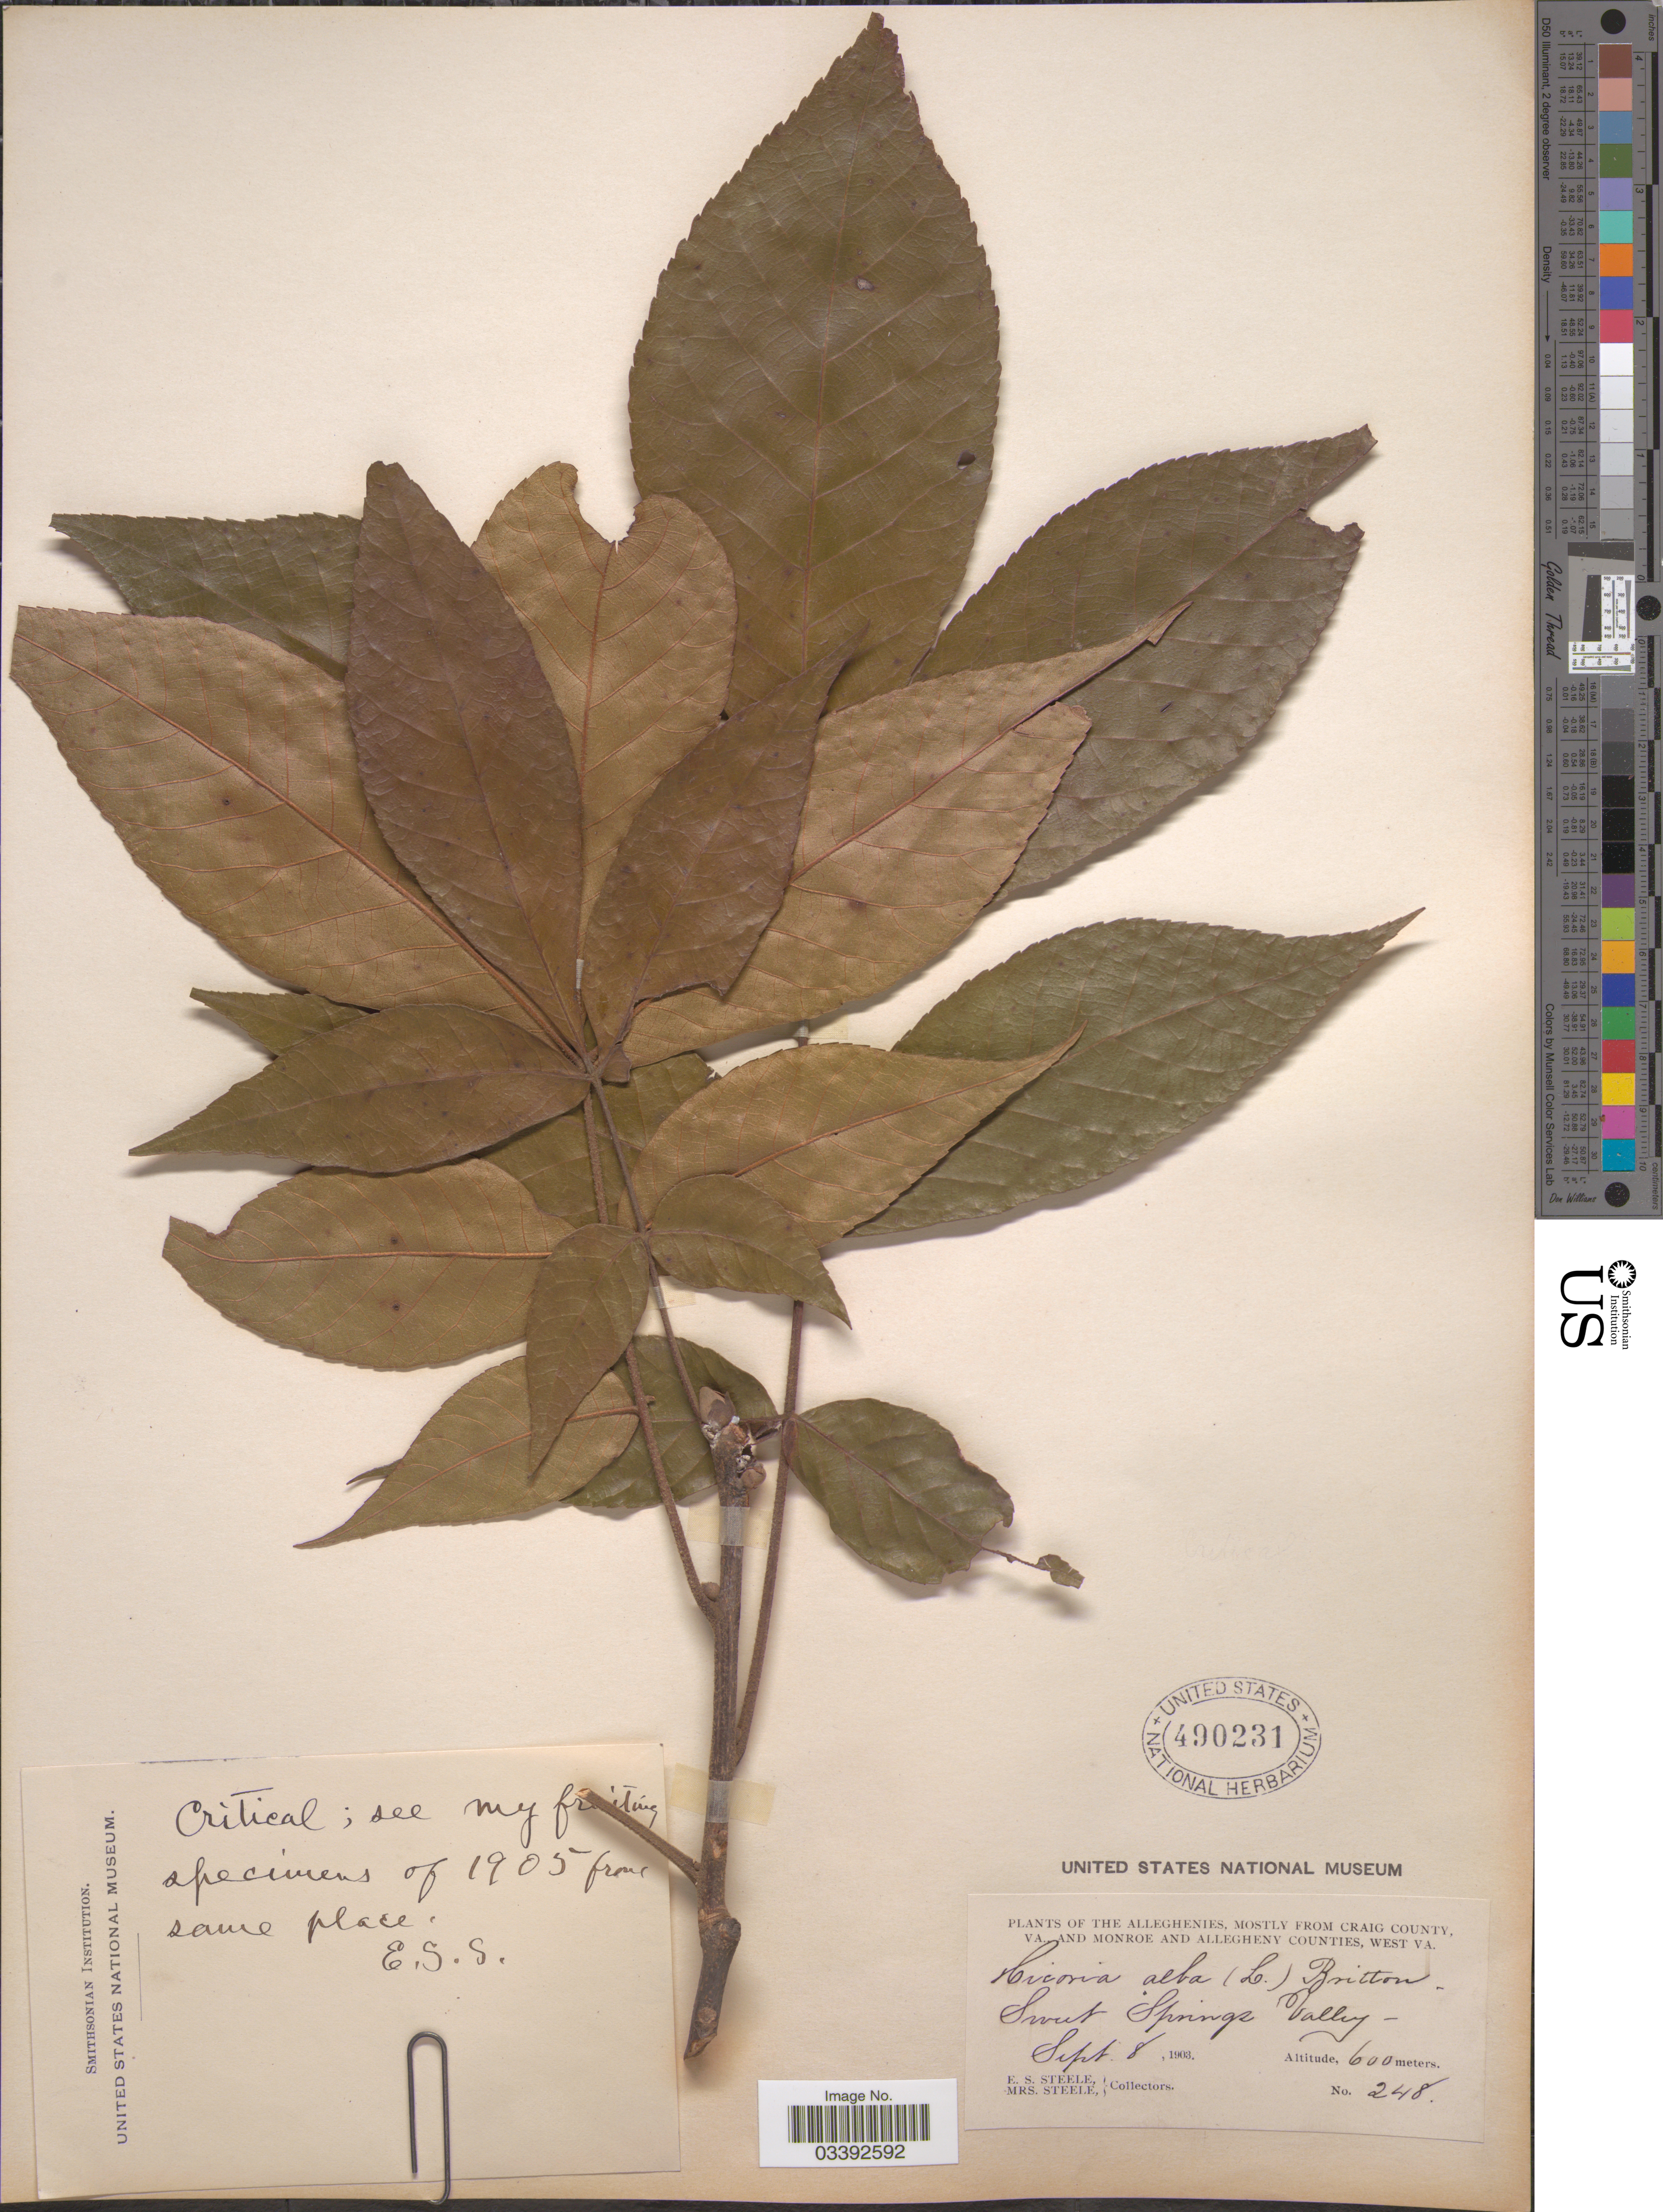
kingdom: Plantae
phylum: Tracheophyta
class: Magnoliopsida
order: Fagales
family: Juglandaceae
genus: Carya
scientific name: Carya tomentosa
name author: (Lam.) Nutt.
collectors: E. Steele & Mrs. E. S. Steele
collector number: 248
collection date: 1903-09-08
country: United States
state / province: Virginia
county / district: Craig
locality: The Alleghenies, mostly from Craig County, VA., and Monroe and Allegheny Counties, West VA. Sweet Springs Valley.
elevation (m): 600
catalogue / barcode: US 490231